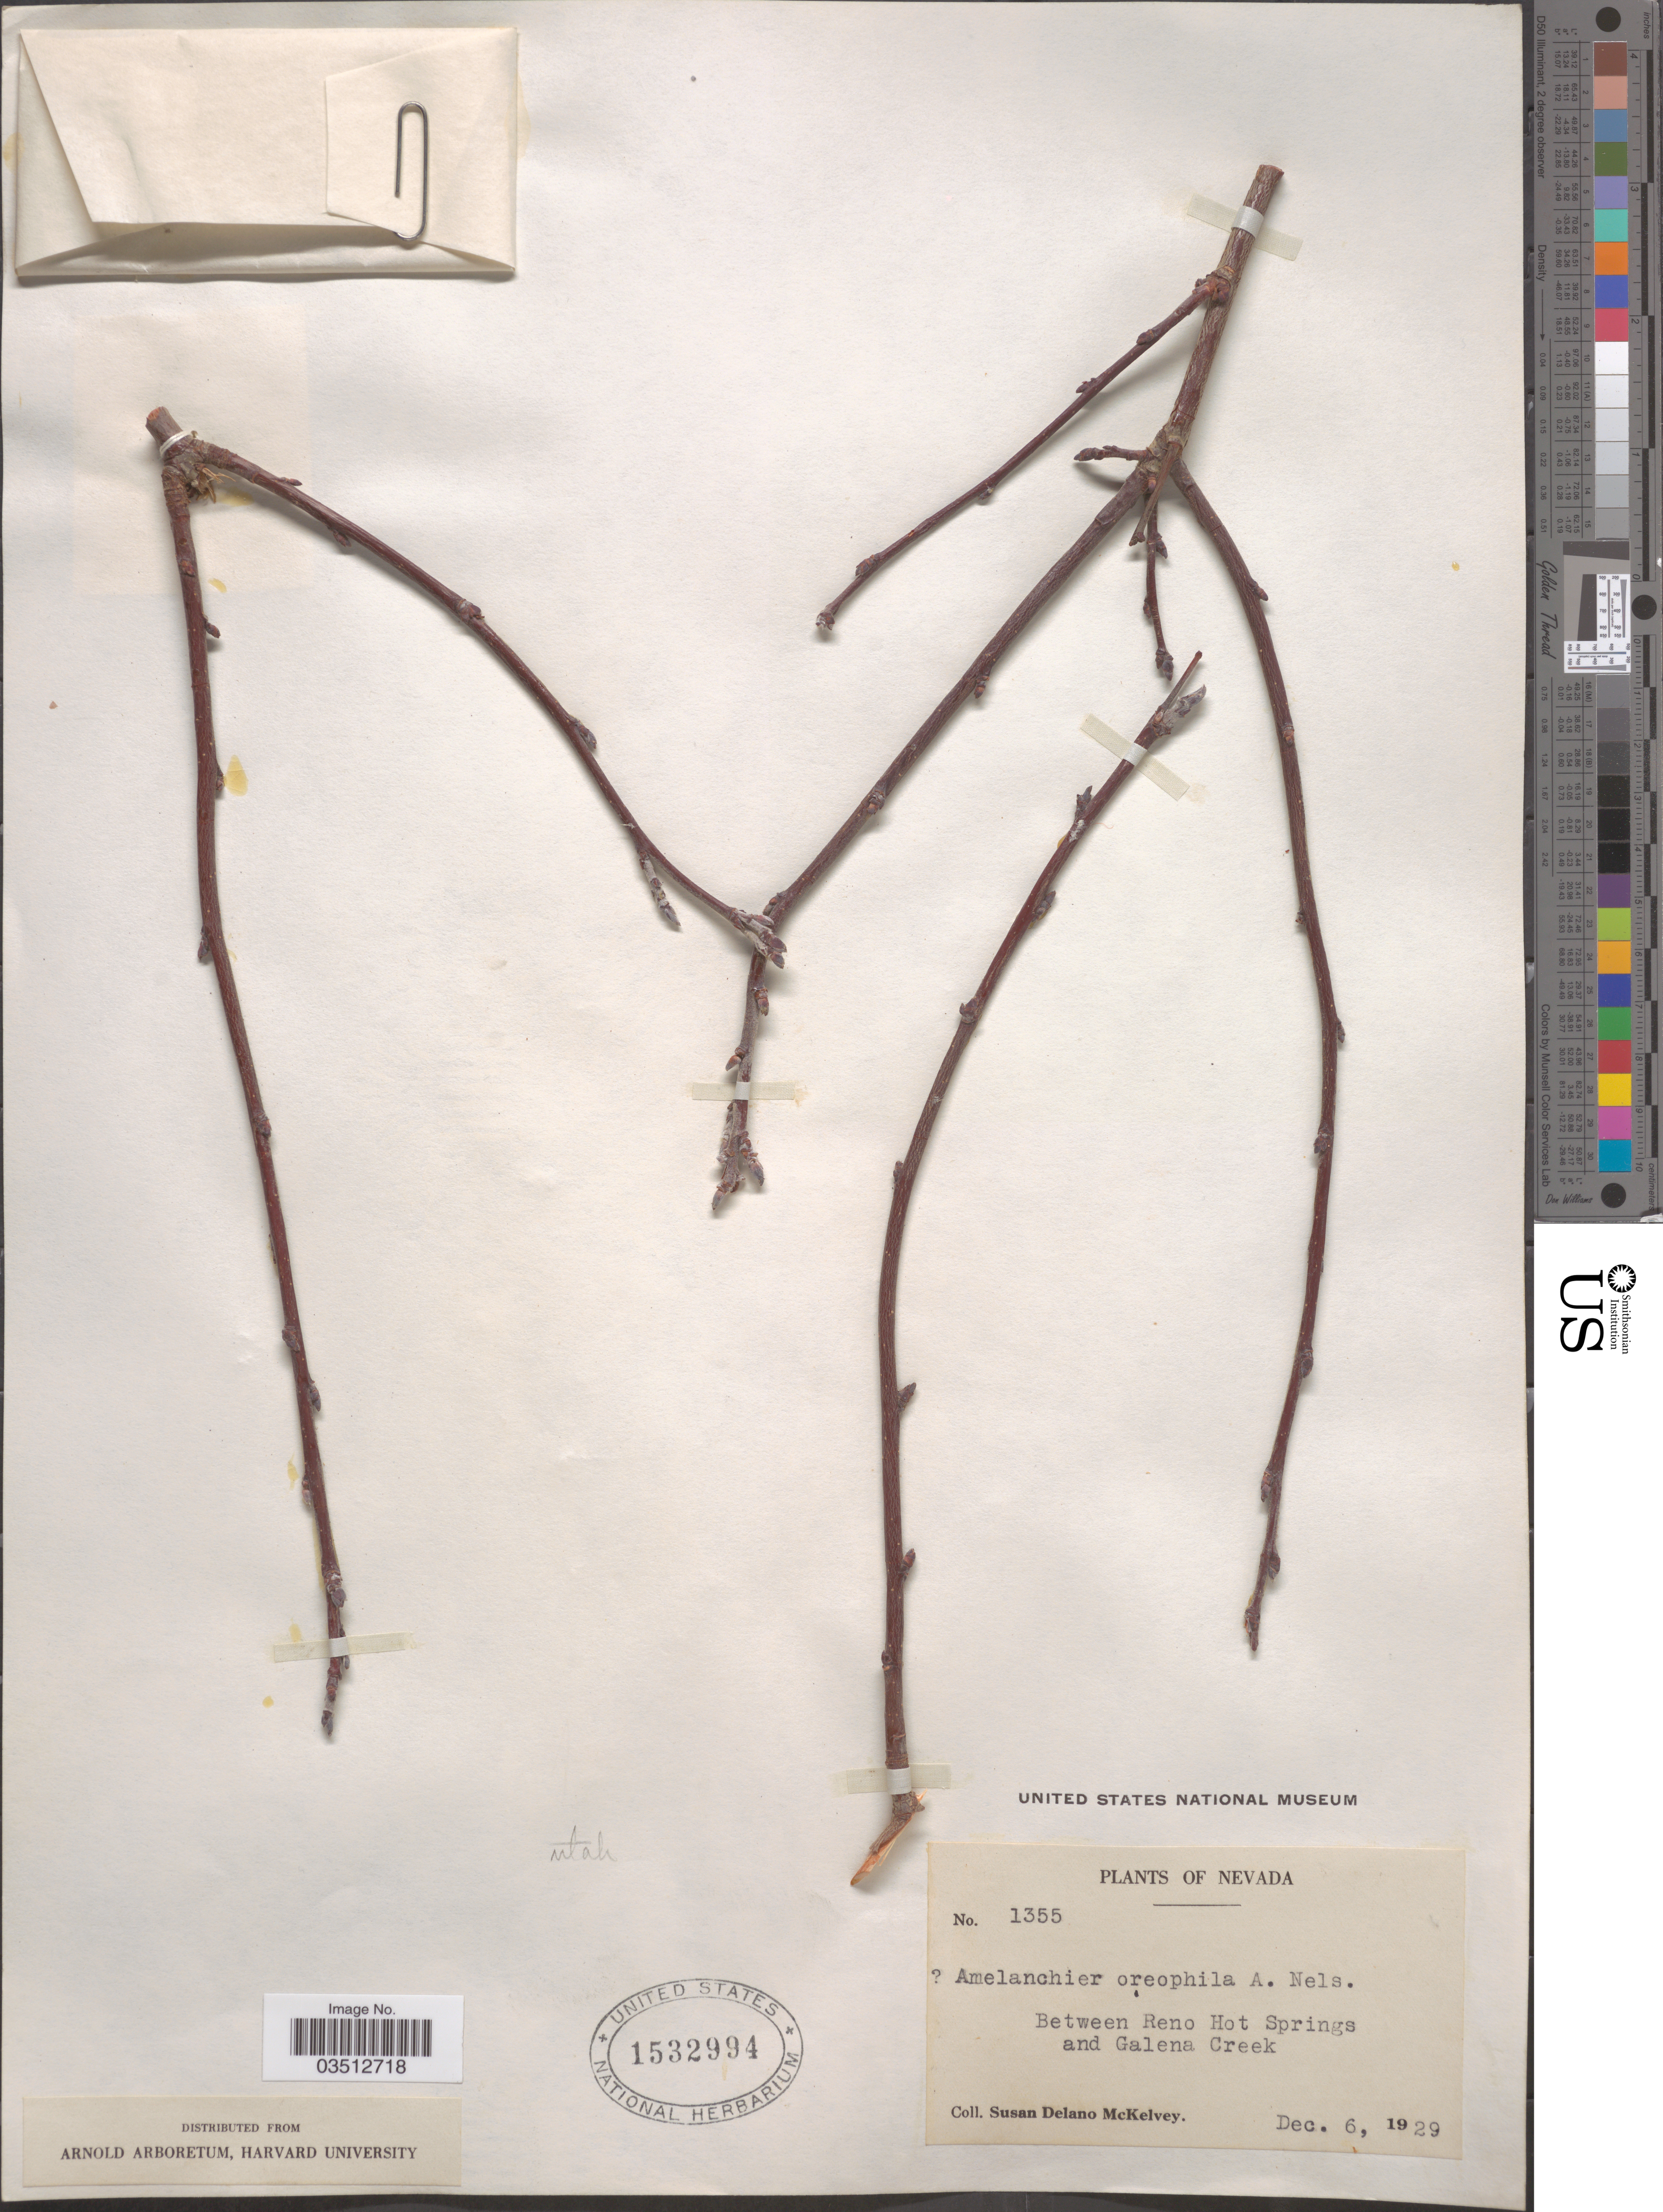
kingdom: Plantae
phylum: Tracheophyta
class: Magnoliopsida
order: Rosales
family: Rosaceae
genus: Amelanchier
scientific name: Amelanchier utahensis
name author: Koehne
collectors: S. A. McKelvey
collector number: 1355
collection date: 1929-12-06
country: United States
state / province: Nevada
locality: Between Reno Hot Springs and Galena Creek.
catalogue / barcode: US 1532994